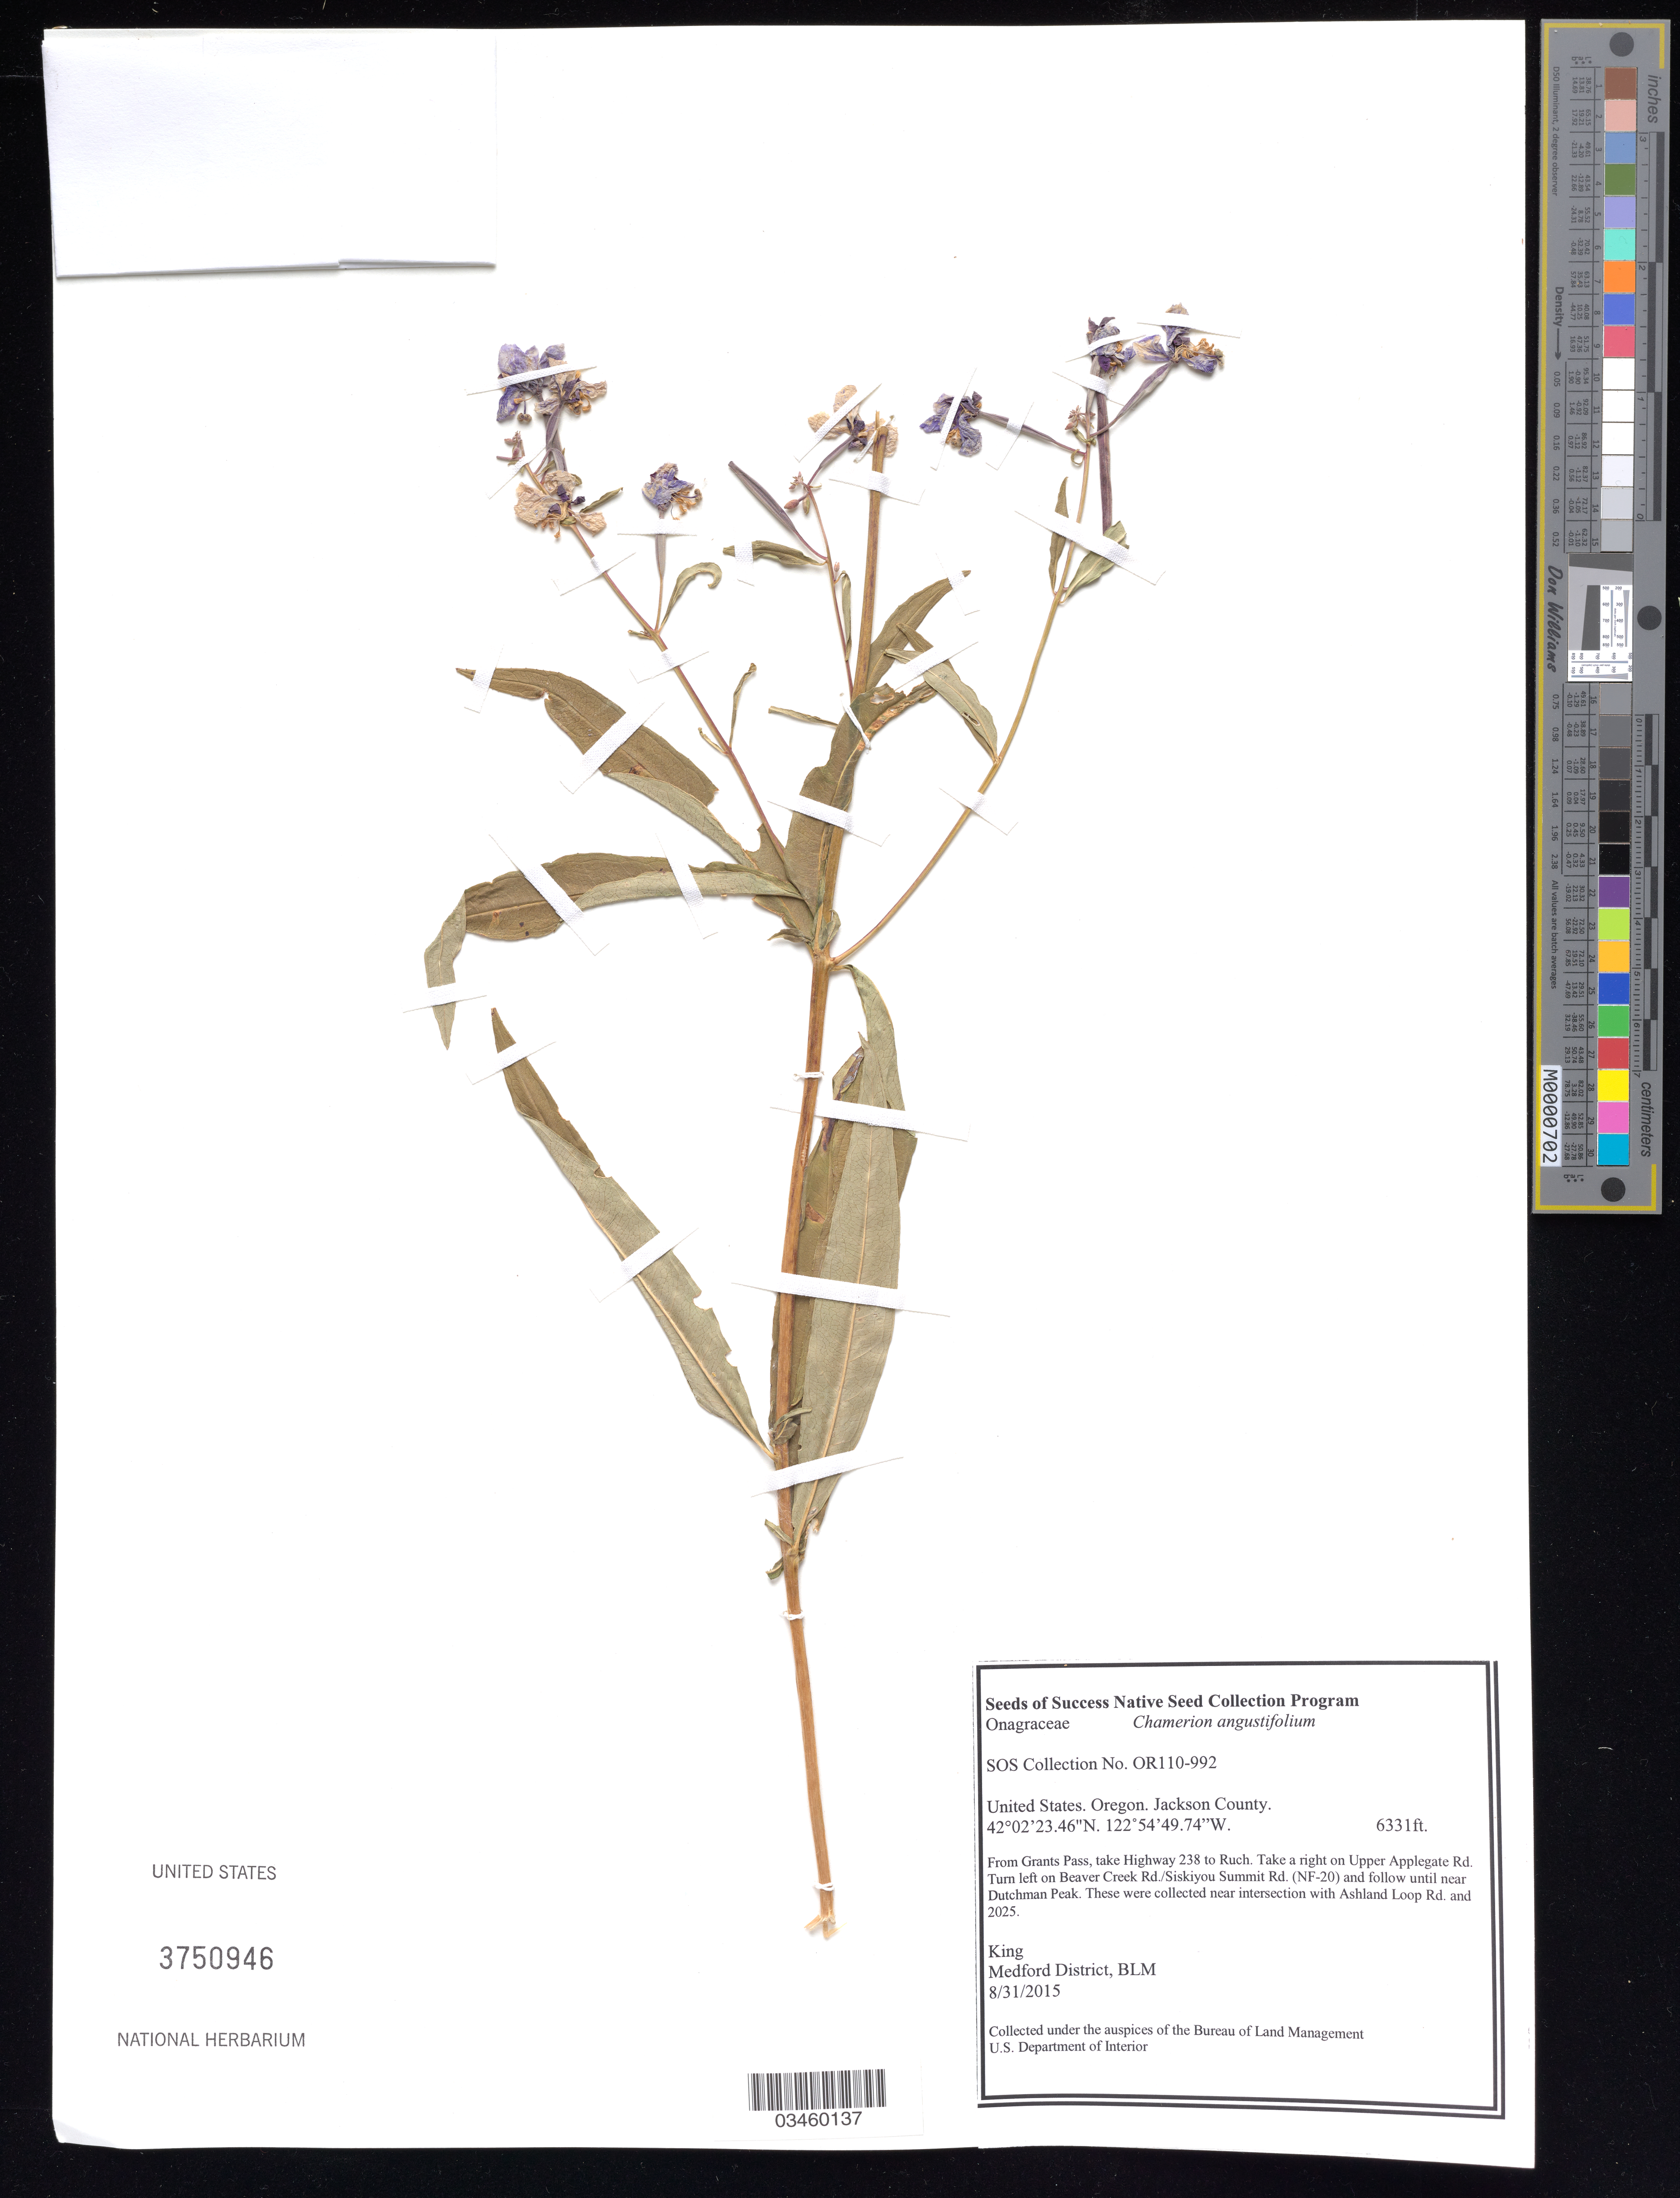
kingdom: Plantae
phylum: Tracheophyta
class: Magnoliopsida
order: Myrtales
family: Onagraceae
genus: Chamaenerion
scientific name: Chamaenerion angustifolium subsp. circumvagum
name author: (Mosquin) Moldenke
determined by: Wagner, W. L., (BOT), Smithsonian Institution - National Museum of Natural History (UNITED STATES)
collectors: King, --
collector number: OR110-992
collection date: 2015-08-31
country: United States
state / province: Oregon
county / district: Jackson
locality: Dutchman Peak. Near intersection with Ashland Loop Rd. and 2025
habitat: mixed-forest Doug fir, incense cedar, ocean spray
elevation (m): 1930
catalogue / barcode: US 3750946